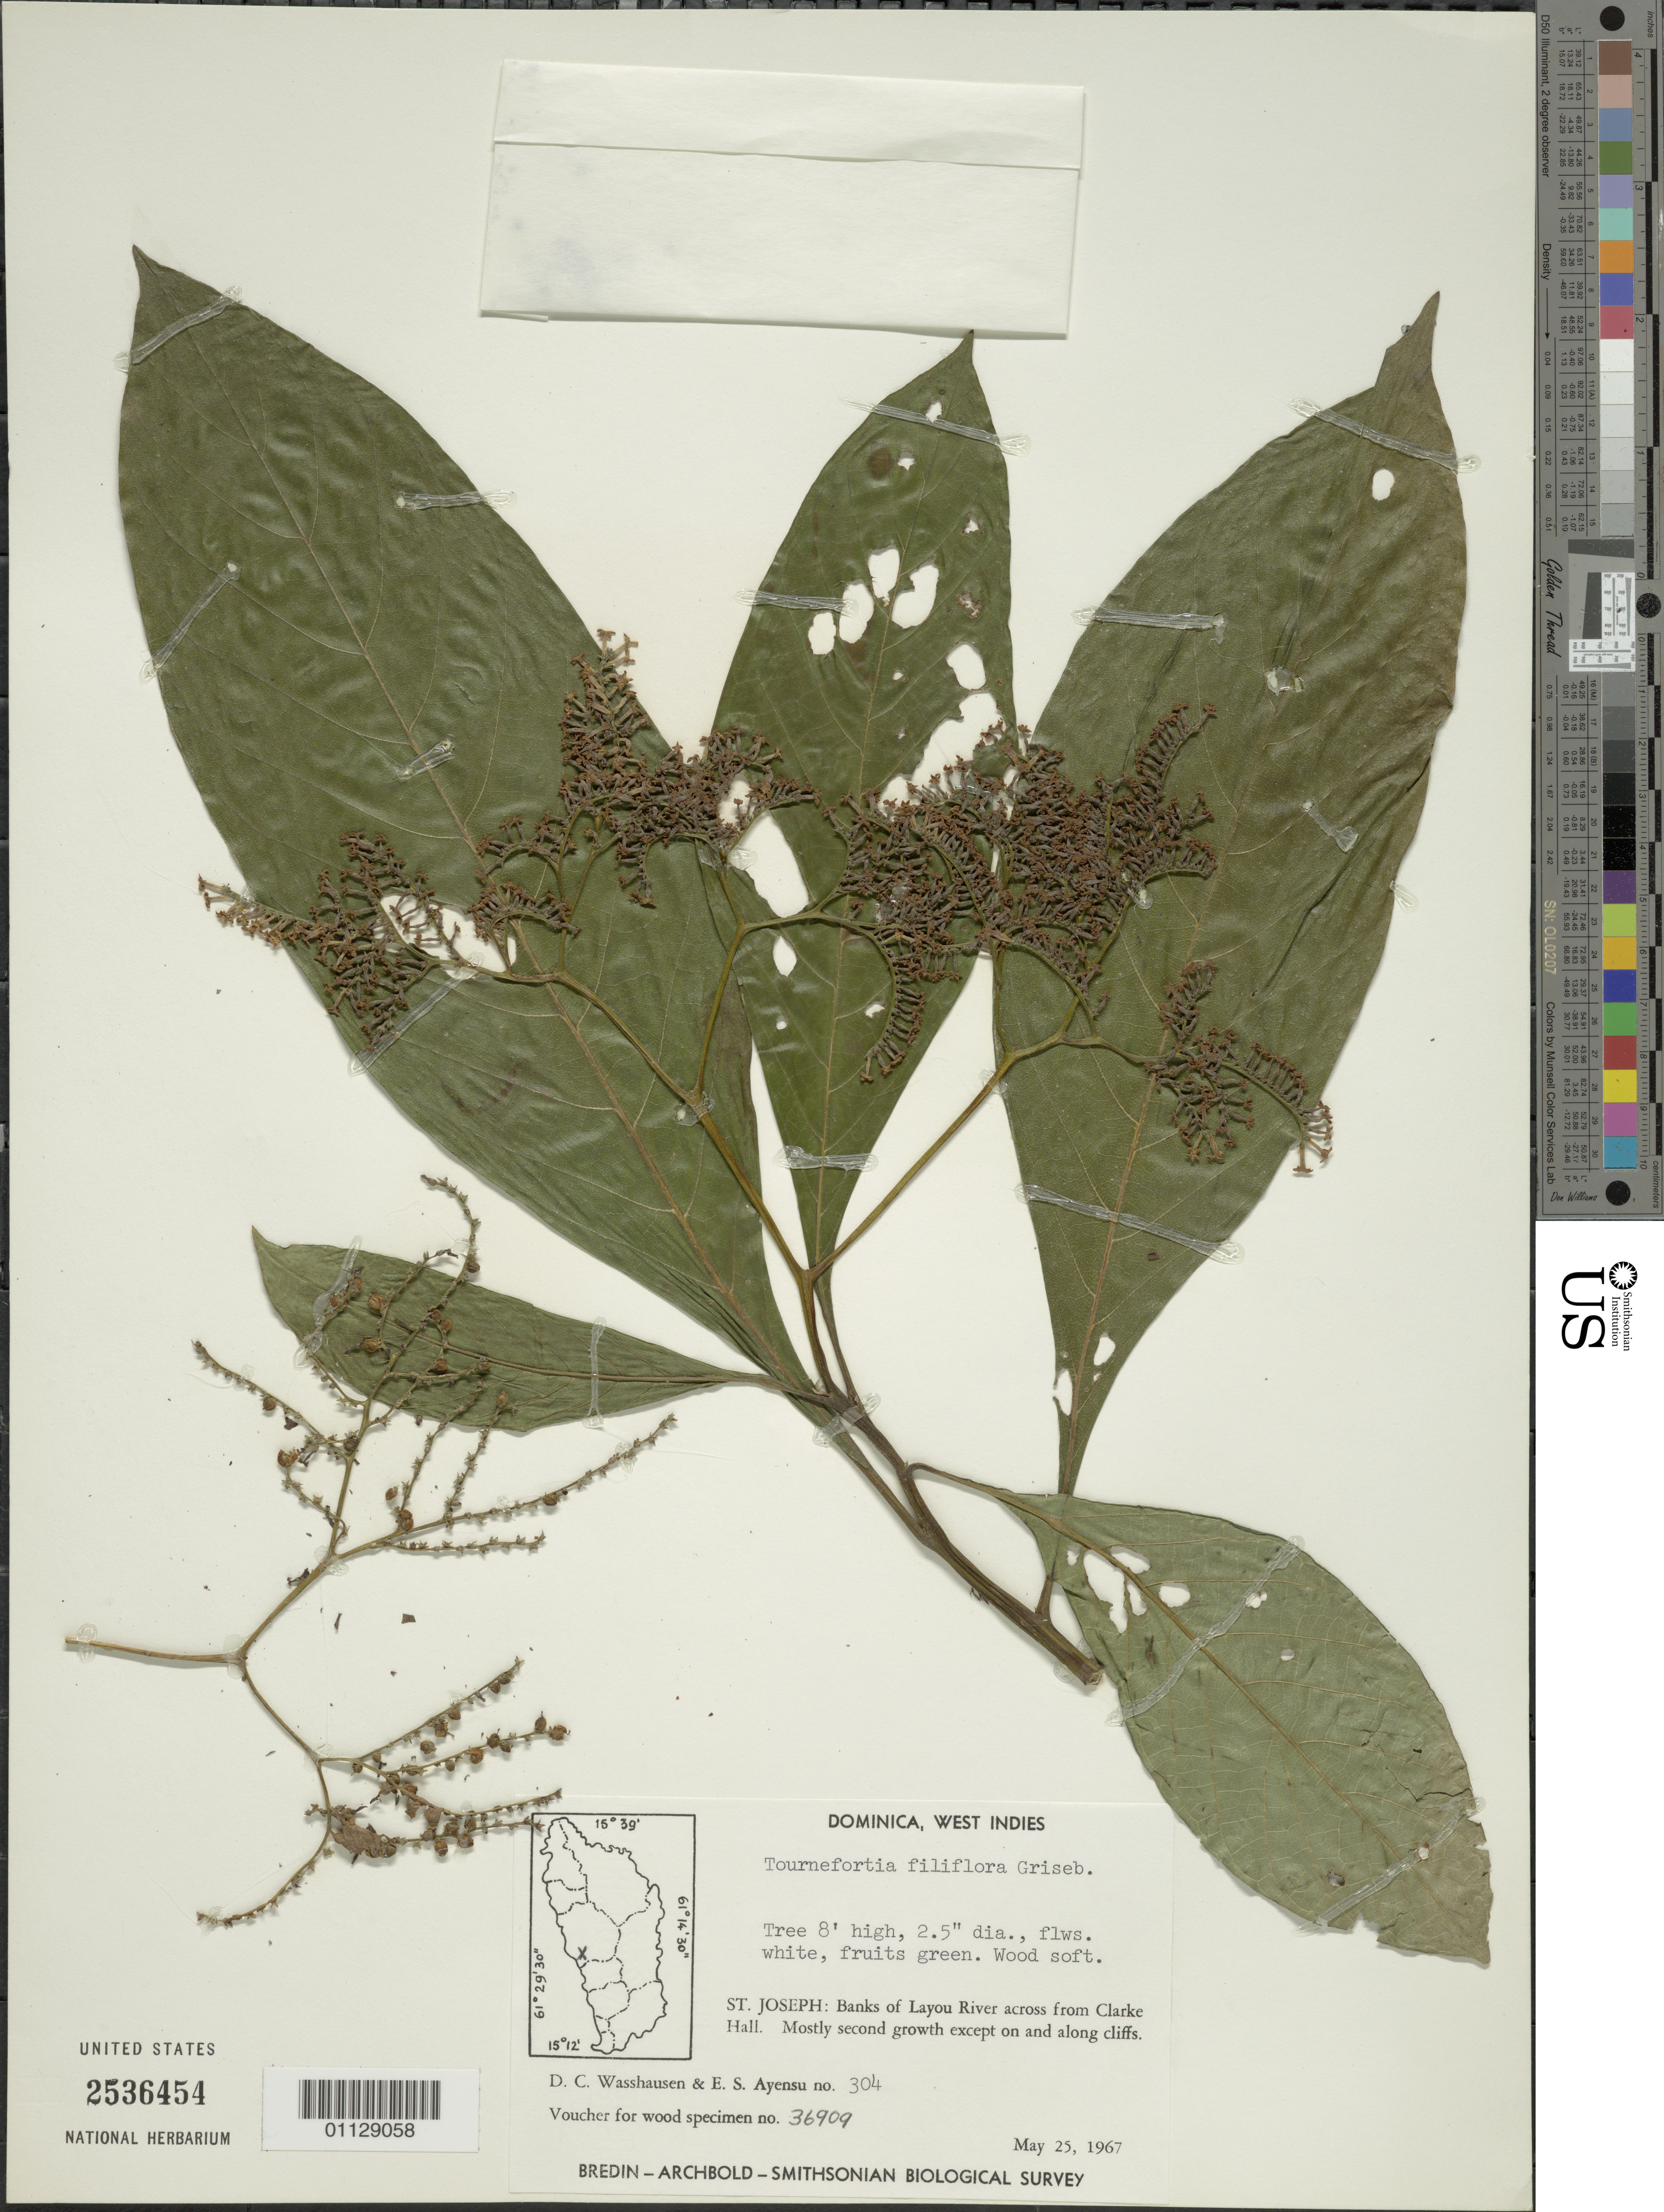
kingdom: Plantae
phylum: Tracheophyta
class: Magnoliopsida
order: Boraginales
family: Heliotropiaceae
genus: Tournefortia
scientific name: Tournefortia filiflora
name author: Griseb.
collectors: D. C. Wasshausen & E. S. Ayensu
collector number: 304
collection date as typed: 25 May 1967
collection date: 1967-05-25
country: Dominica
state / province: St. Joseph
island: Dominica I.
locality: Banks of Layou River across from Clarke Hall. Mostly second growth except on and along cliffs.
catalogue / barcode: US 2536454